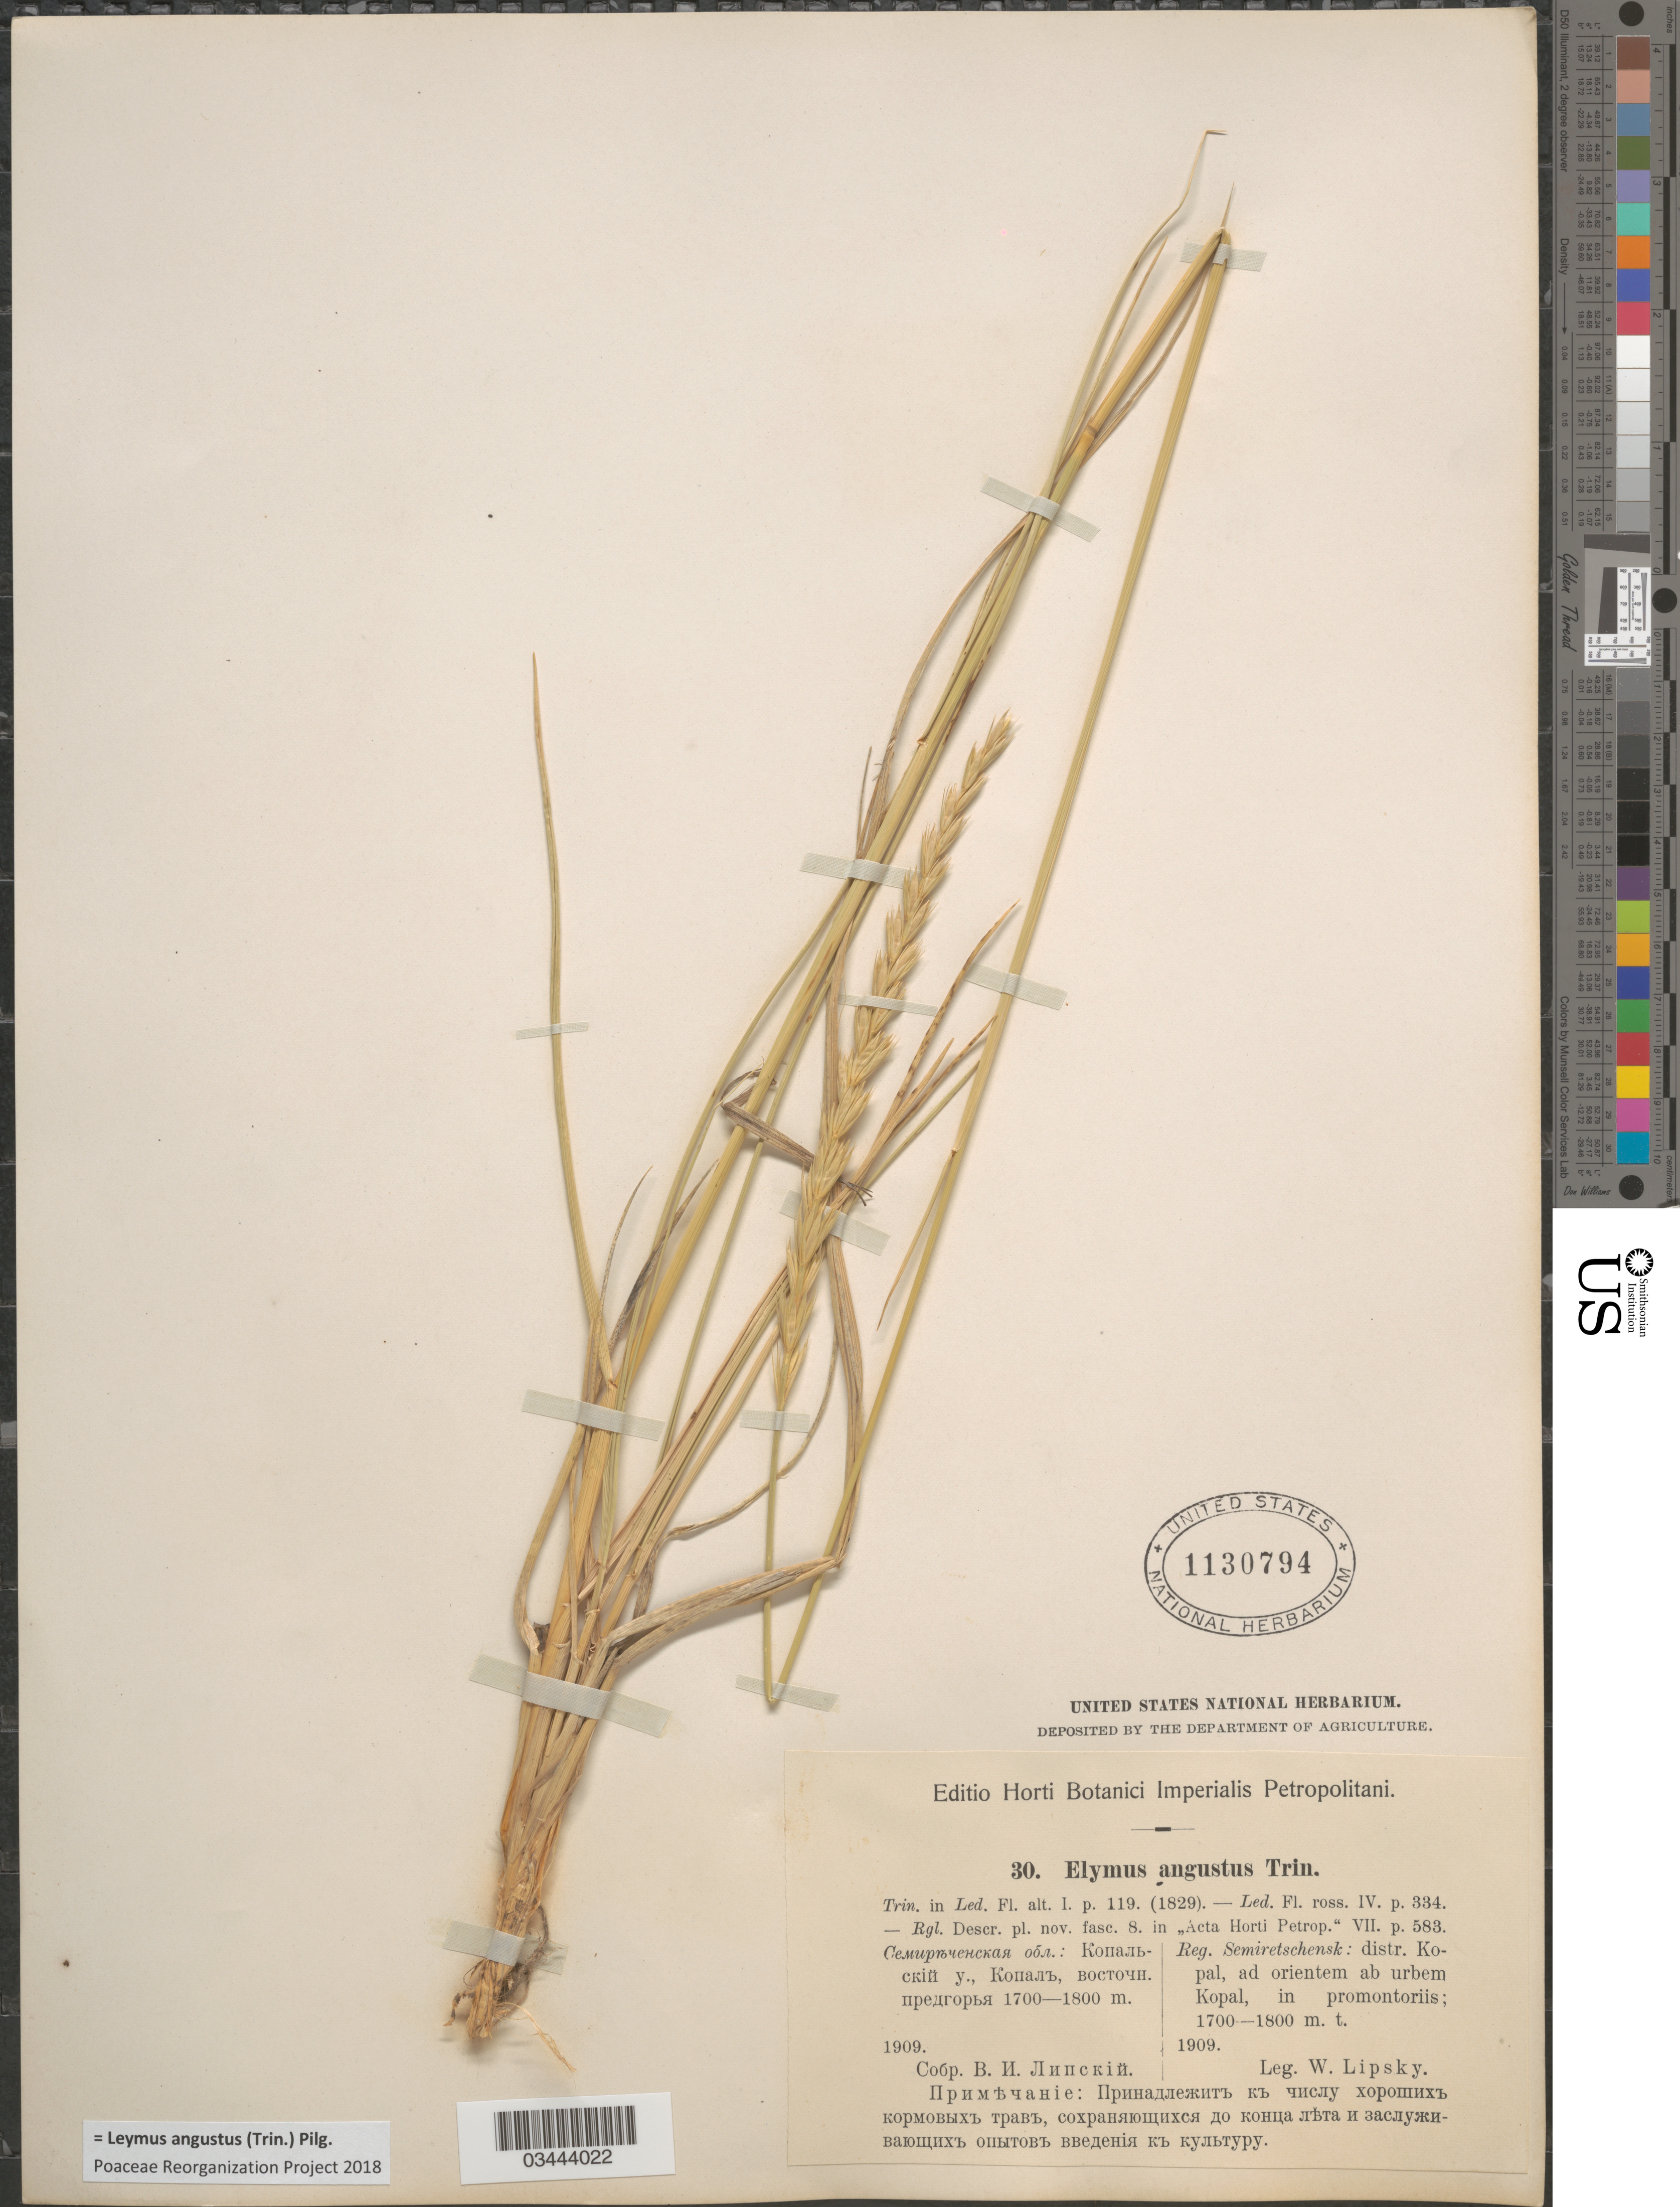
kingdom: Plantae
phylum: Tracheophyta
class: Liliopsida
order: Poales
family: Poaceae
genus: Leymus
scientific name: Leymus angustus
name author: (Trin.) Pilg.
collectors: W. Lipsky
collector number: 30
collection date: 1909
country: Kazakhstan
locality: Reg. Semiretschensk: distr. Kopal, ad orientem ab urbem Kopal, in promontoriis.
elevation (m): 1700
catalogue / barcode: US 1130794